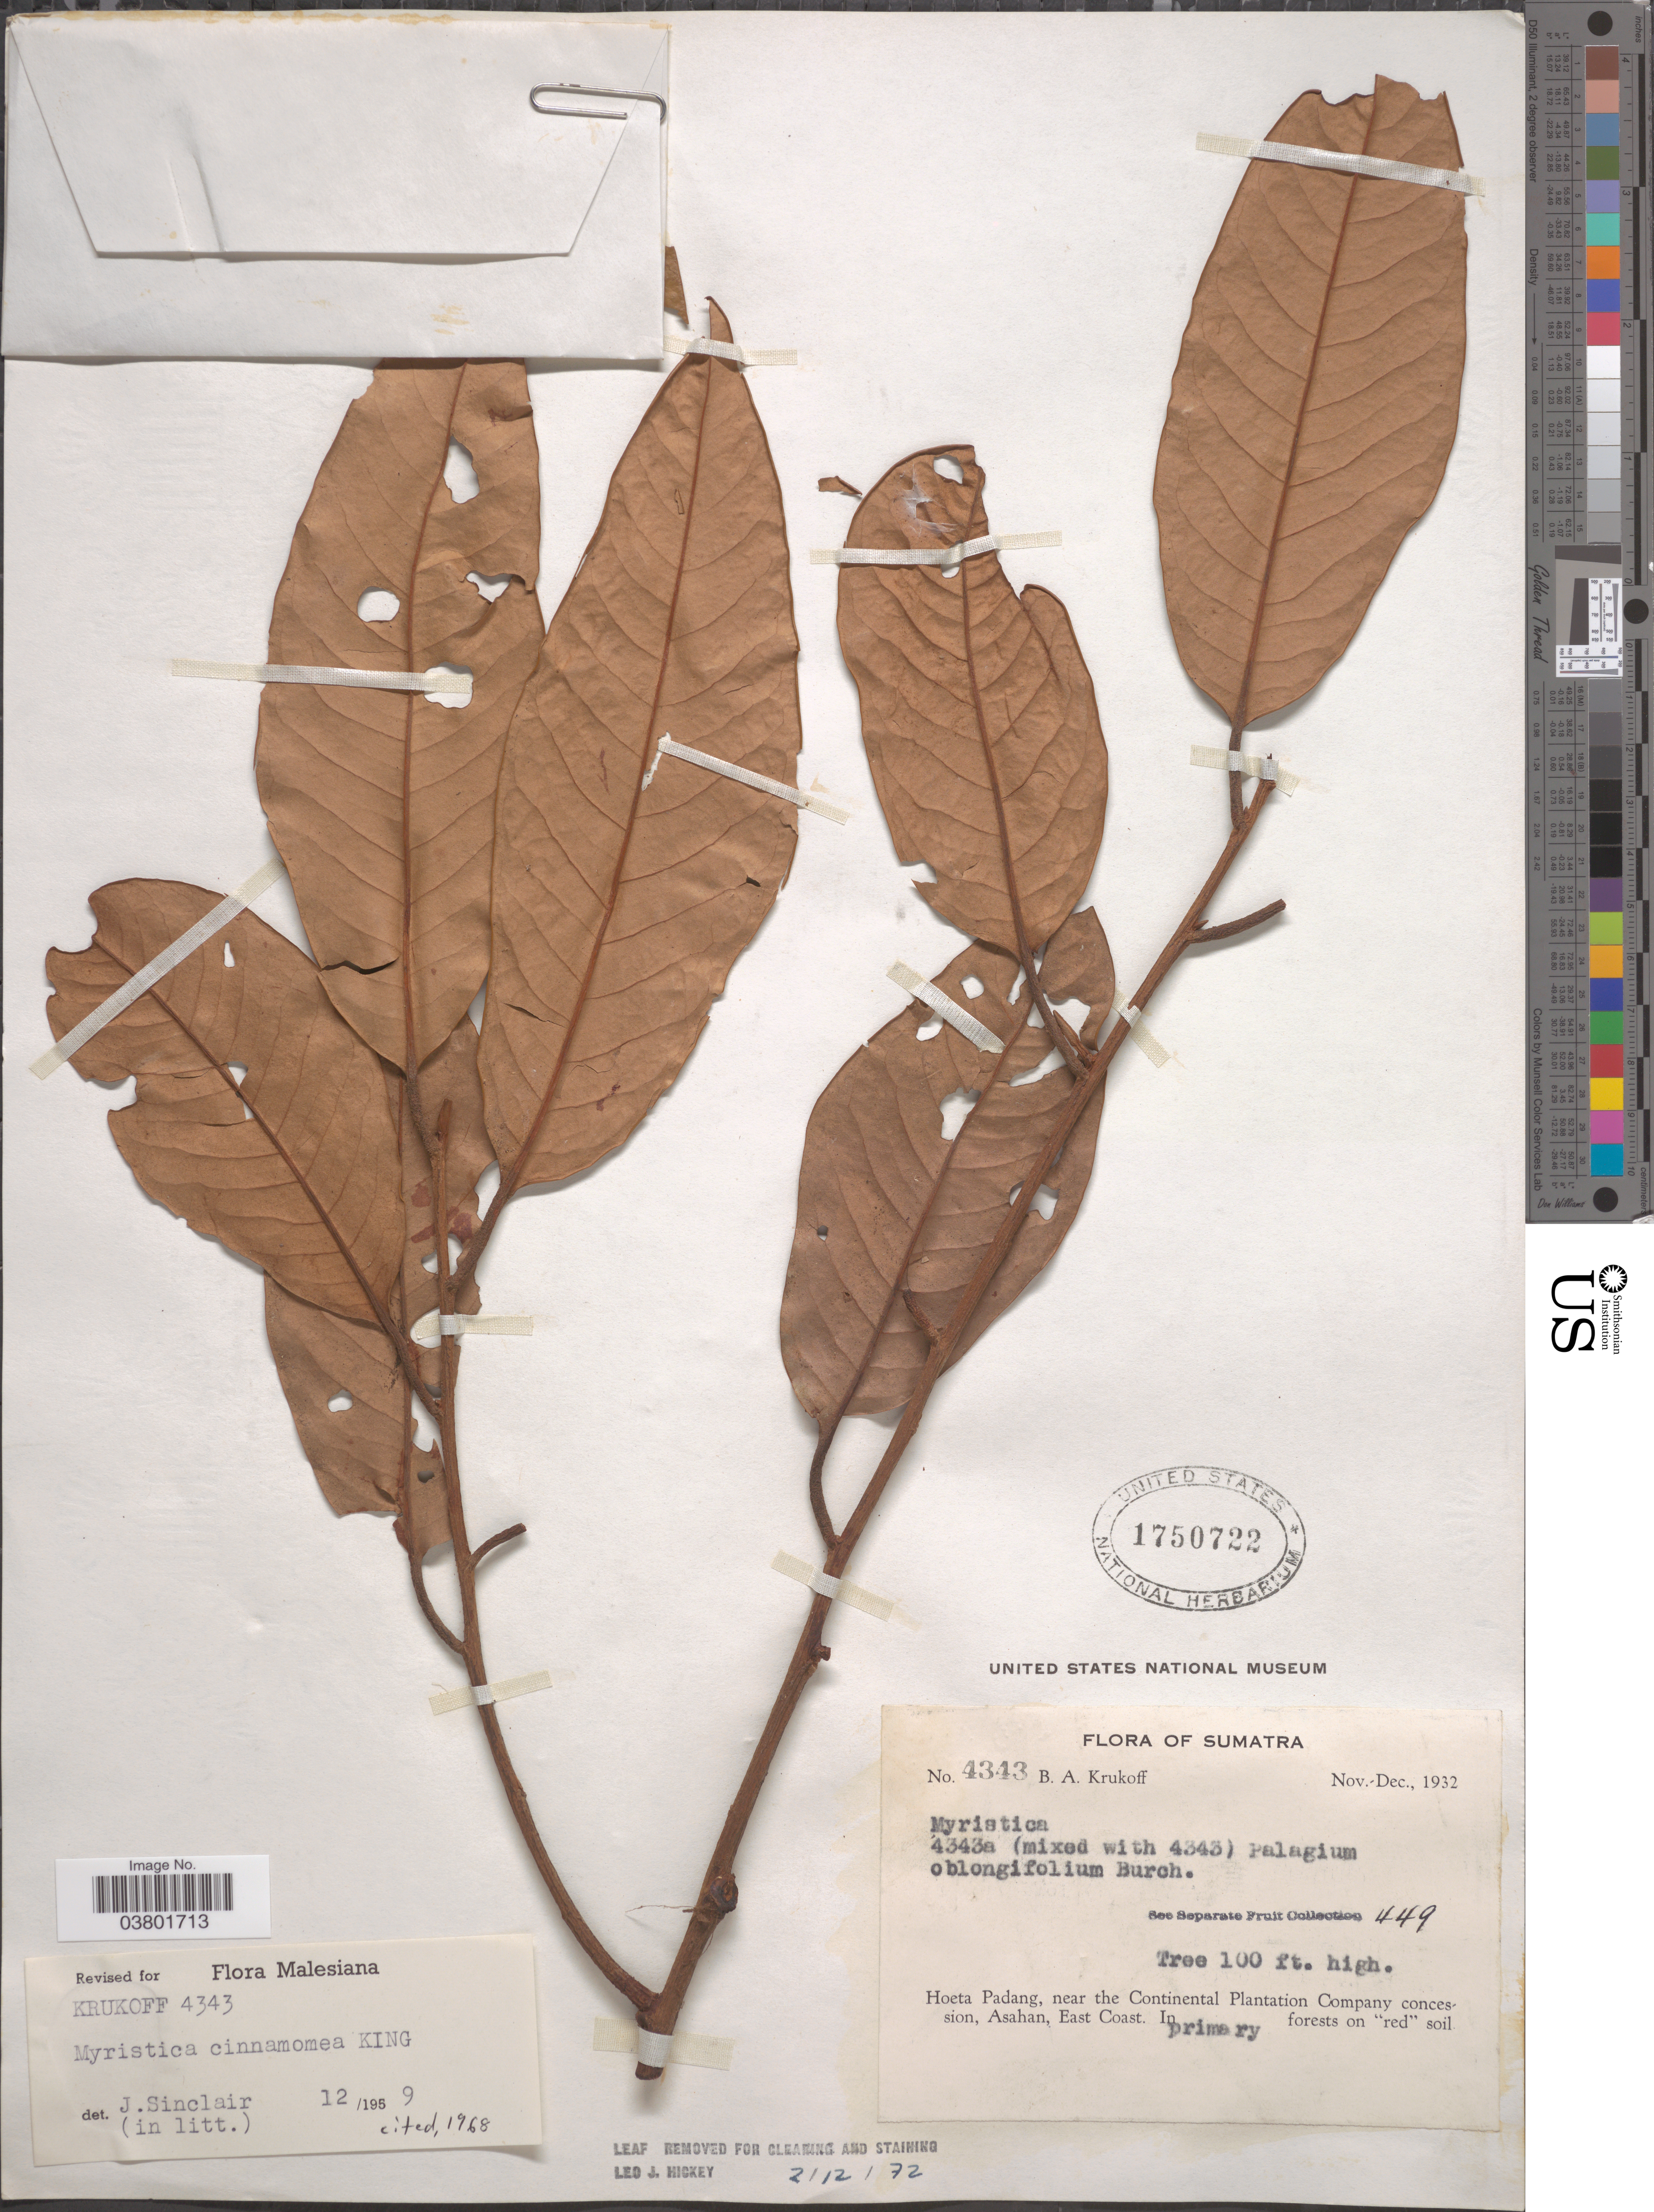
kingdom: Plantae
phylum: Tracheophyta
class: Magnoliopsida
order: Magnoliales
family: Myristicaceae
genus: Myristica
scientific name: Myristica cinnamomea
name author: King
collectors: B. A. Krukoff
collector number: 4343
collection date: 1932-11/1932-12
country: Indonesia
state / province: Sumatra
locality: Hoeta Padang, near the Continental Plantation Company concession, Asahan, East Coast.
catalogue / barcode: US 1750722